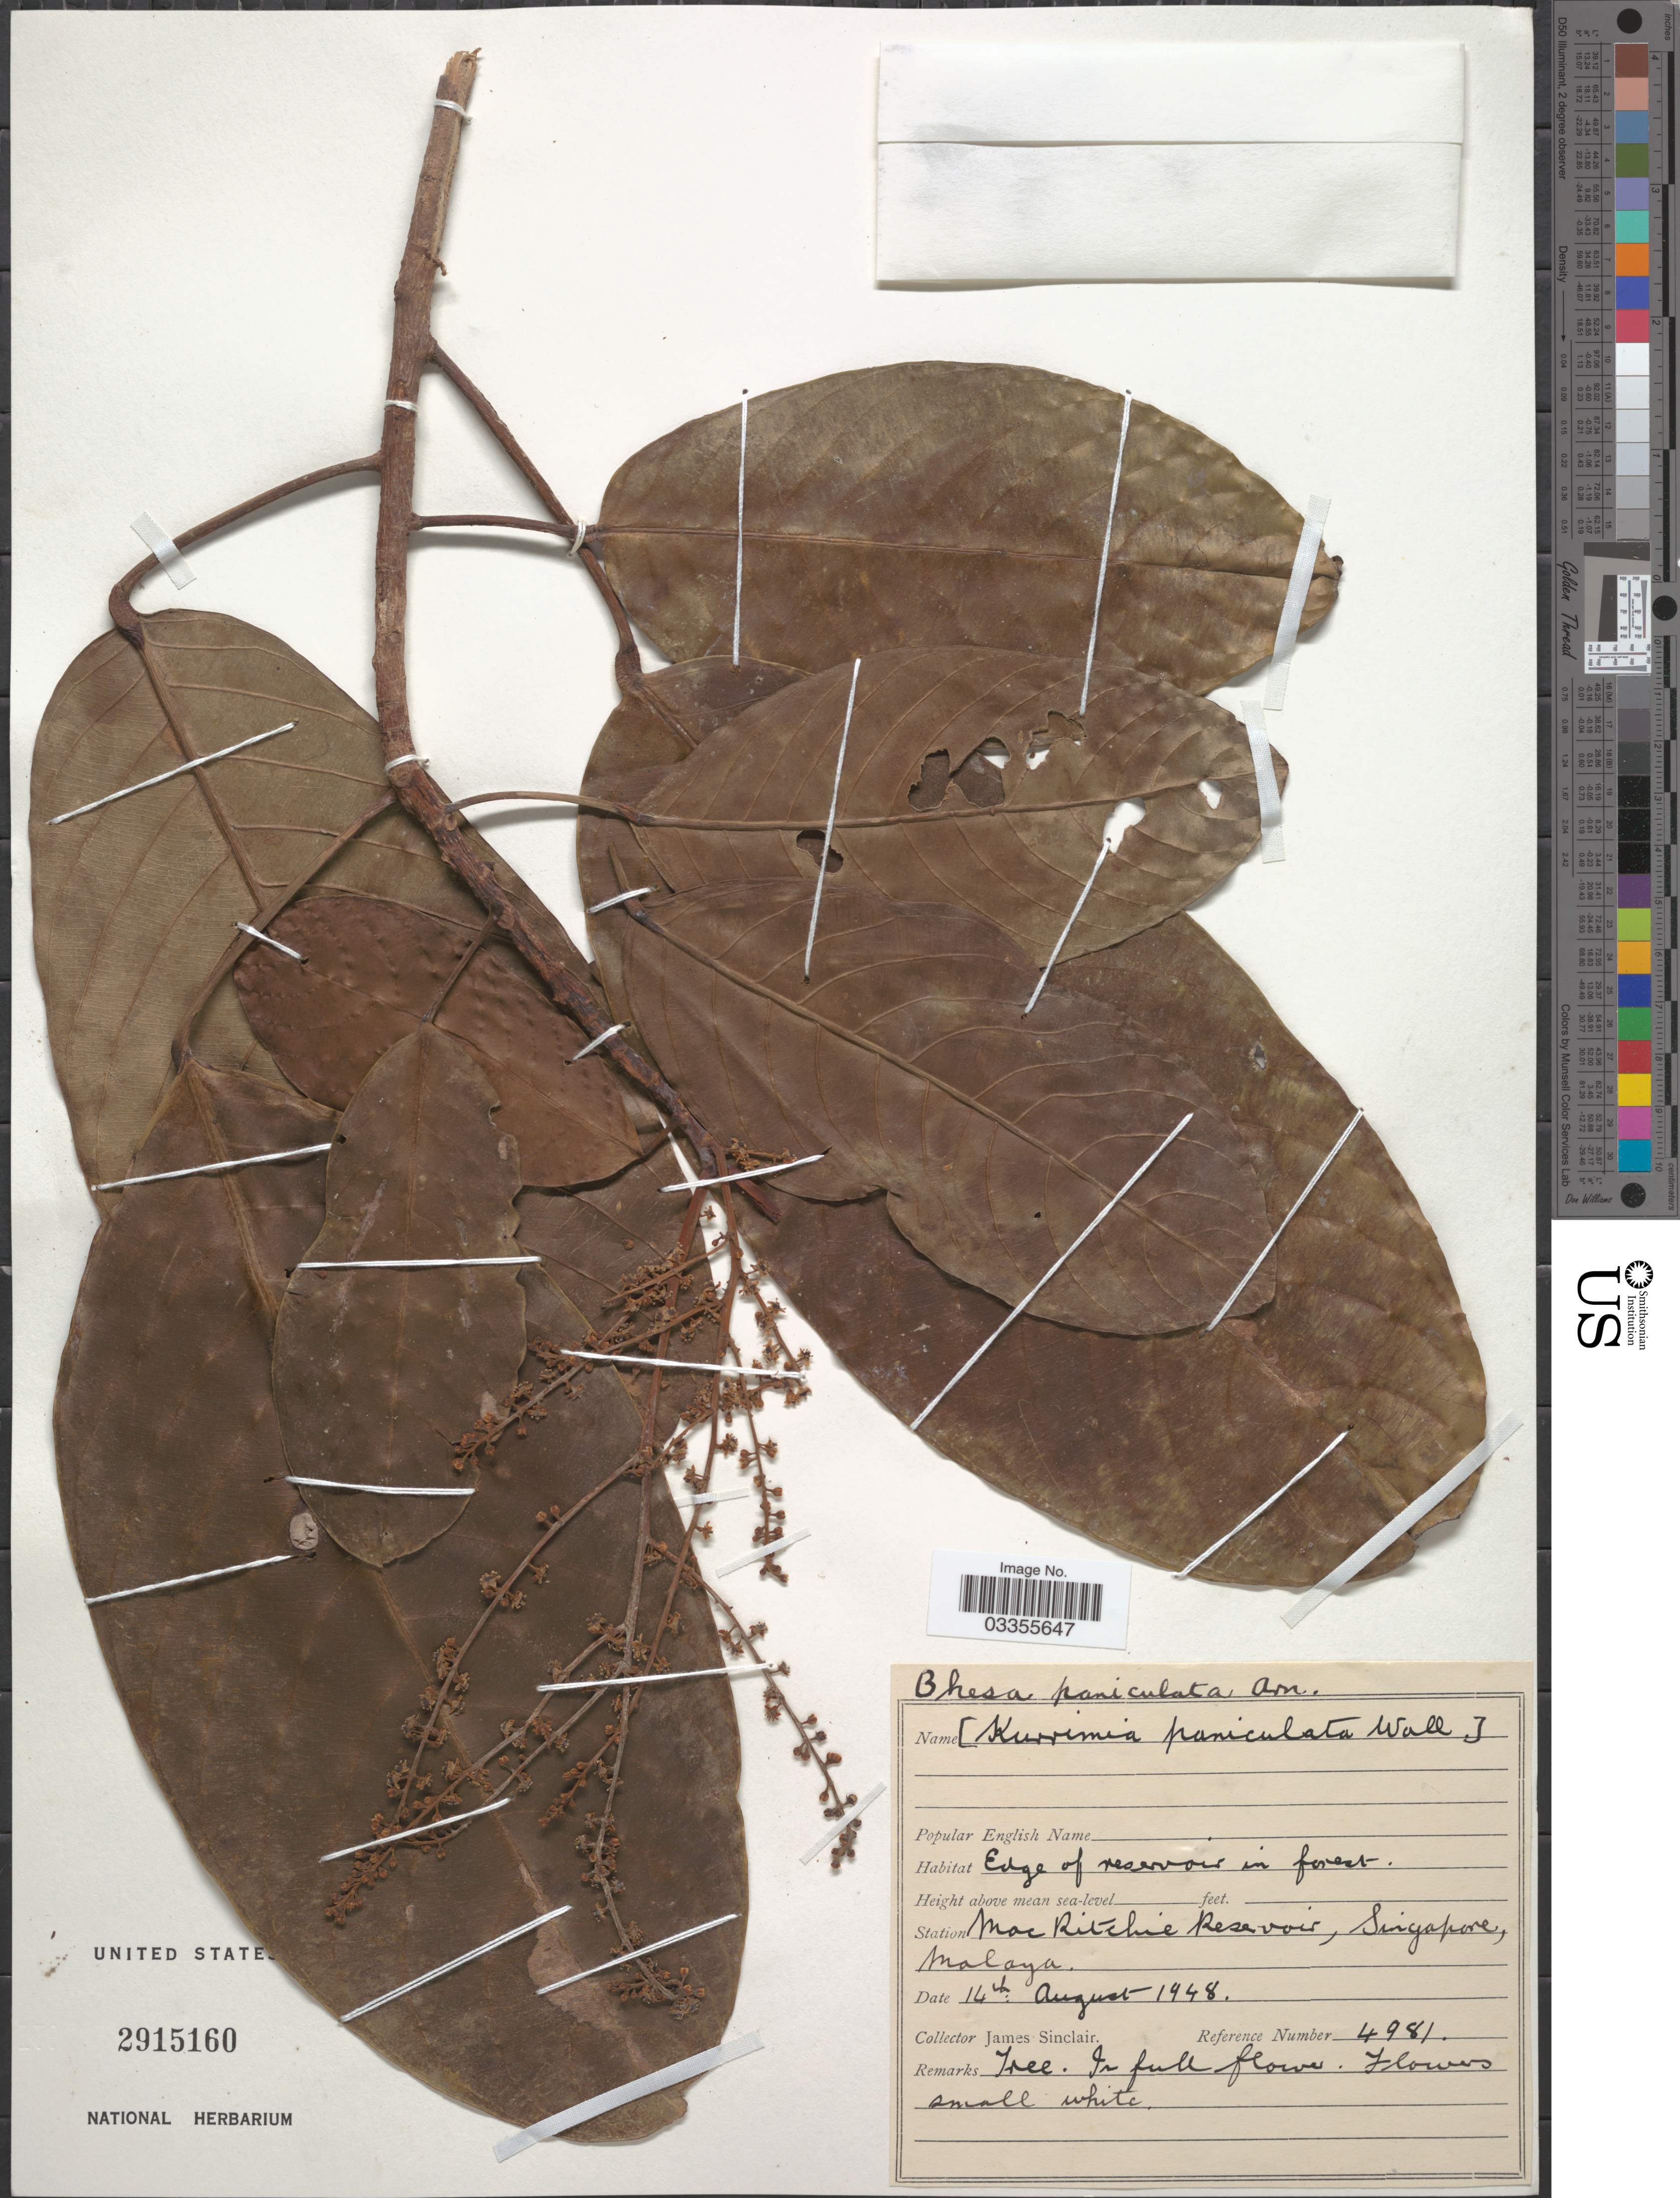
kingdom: Plantae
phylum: Tracheophyta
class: Magnoliopsida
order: Malpighiales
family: Centroplacaceae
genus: Bhesa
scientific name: Bhesa paniculata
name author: (Wall.) Arn.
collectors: J. Sinclair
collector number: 4981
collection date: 1948-08-14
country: Singapore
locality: Station Mac Ritchie Reservoir, Malaya.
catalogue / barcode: US 2915160